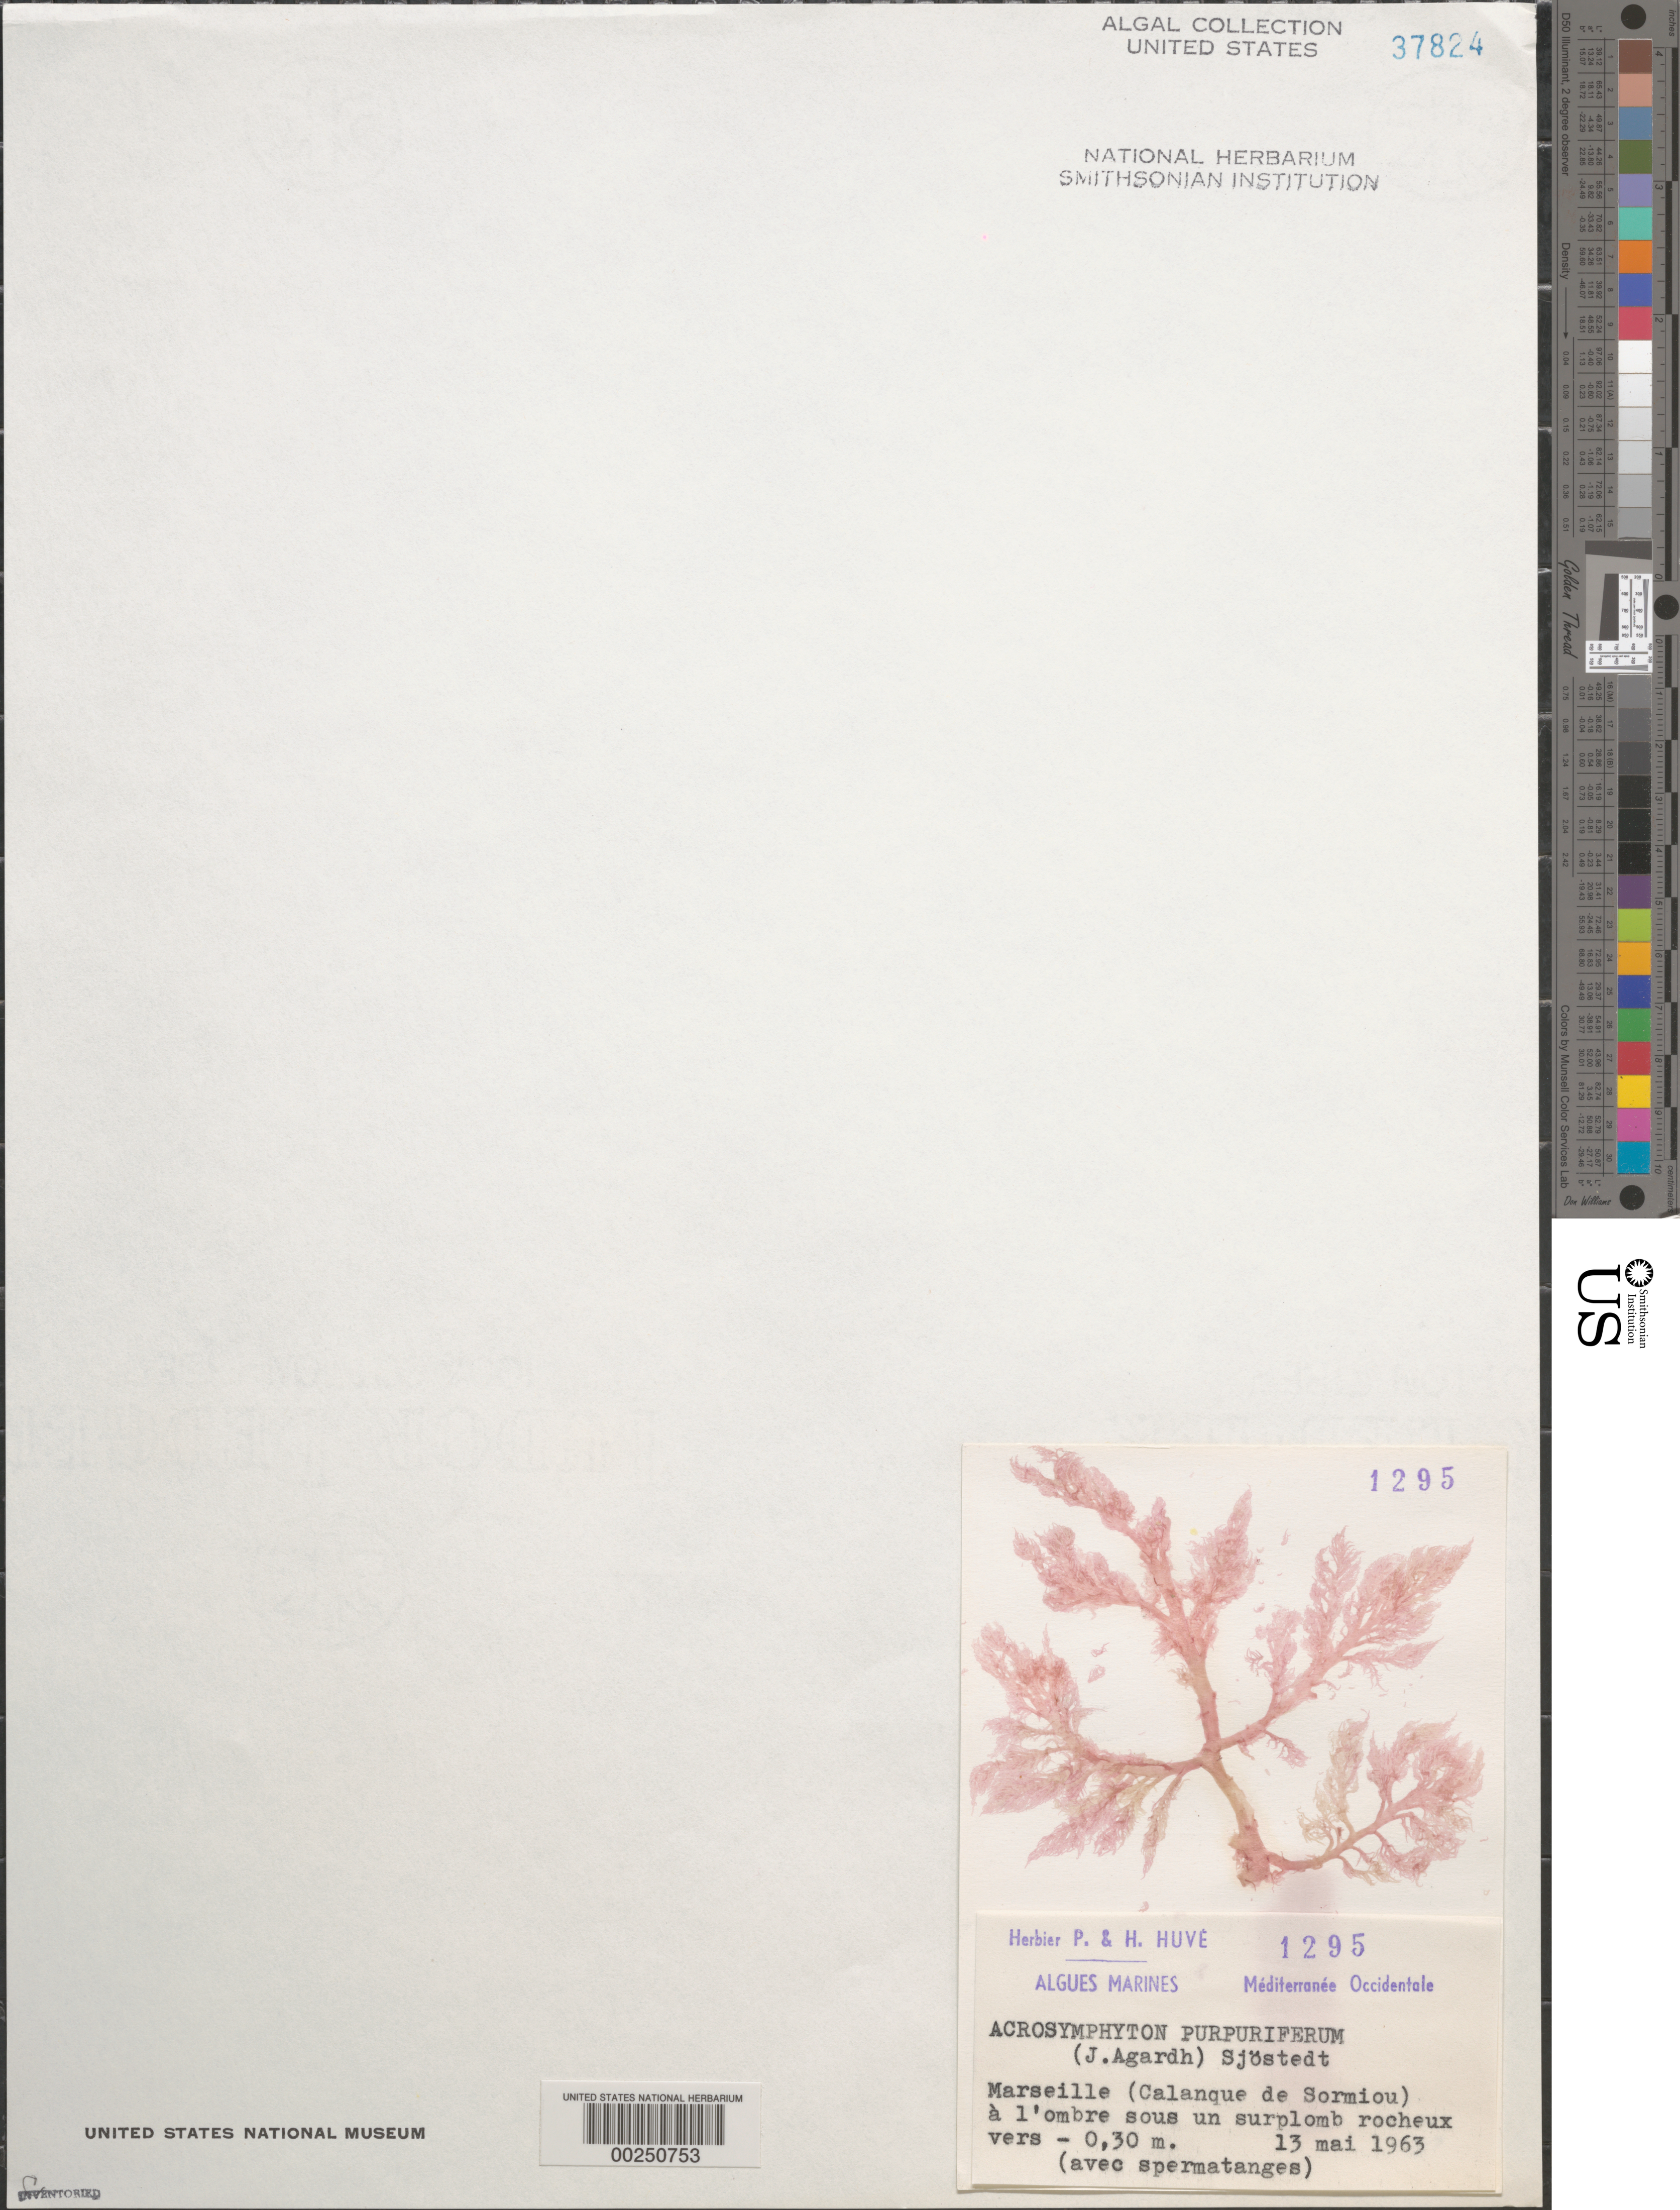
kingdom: Plantae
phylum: Rhodophyta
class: Florideophyceae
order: Acrosymphytales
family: Acrosymphytaceae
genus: Acrosymphyton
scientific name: Acrosymphyton purpuriferum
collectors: P. Huve & H. Huve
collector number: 1295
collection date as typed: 13 May 1963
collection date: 1963-05-13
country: France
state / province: Provence-Alpes-Côte d'Azur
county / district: Bouches-du-Rhône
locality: Marseille, Calanque de Sormiou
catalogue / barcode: US 37824